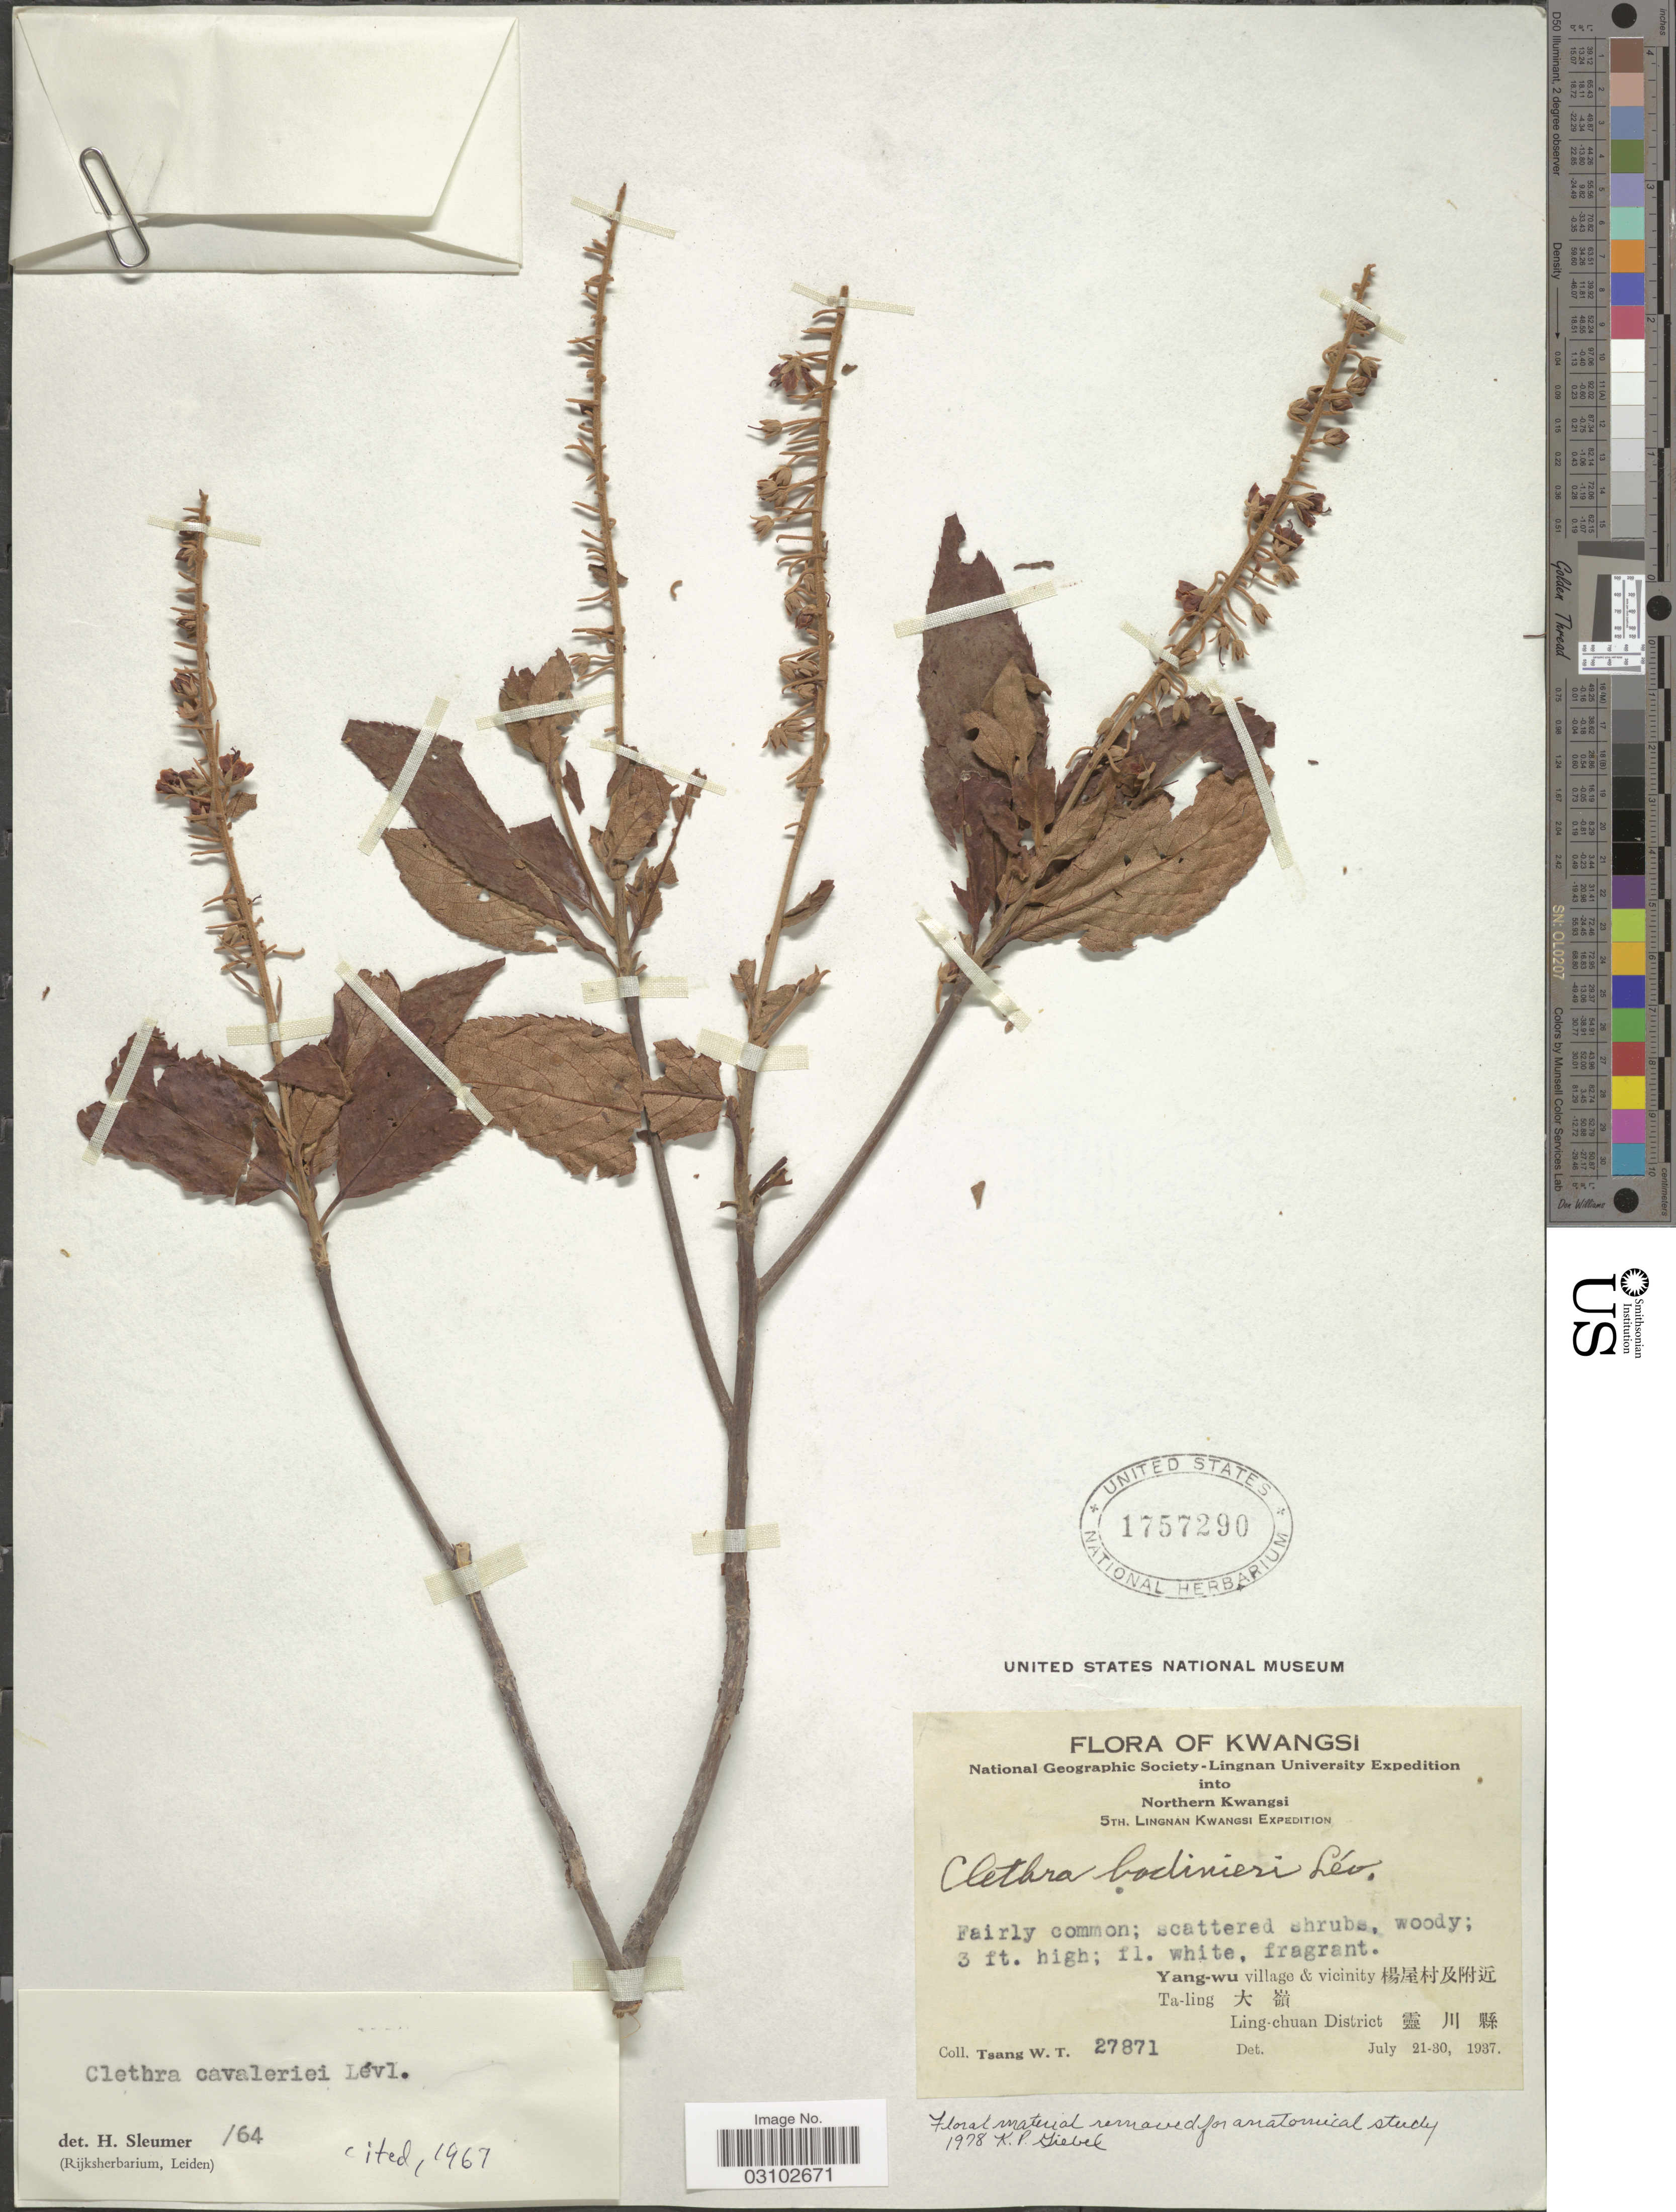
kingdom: Plantae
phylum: Tracheophyta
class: Magnoliopsida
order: Ericales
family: Clethraceae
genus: Clethra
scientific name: Clethra cavaleriei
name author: H. Lév.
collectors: W. T. Tsang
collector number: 27871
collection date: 1937-07-21/1937-07-30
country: China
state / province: Guangxi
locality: Kwangsi. Northern Kwangsi. Yang-wu village & vicinity. Ta-ling. Ling-chuan District.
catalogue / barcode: US 1757290